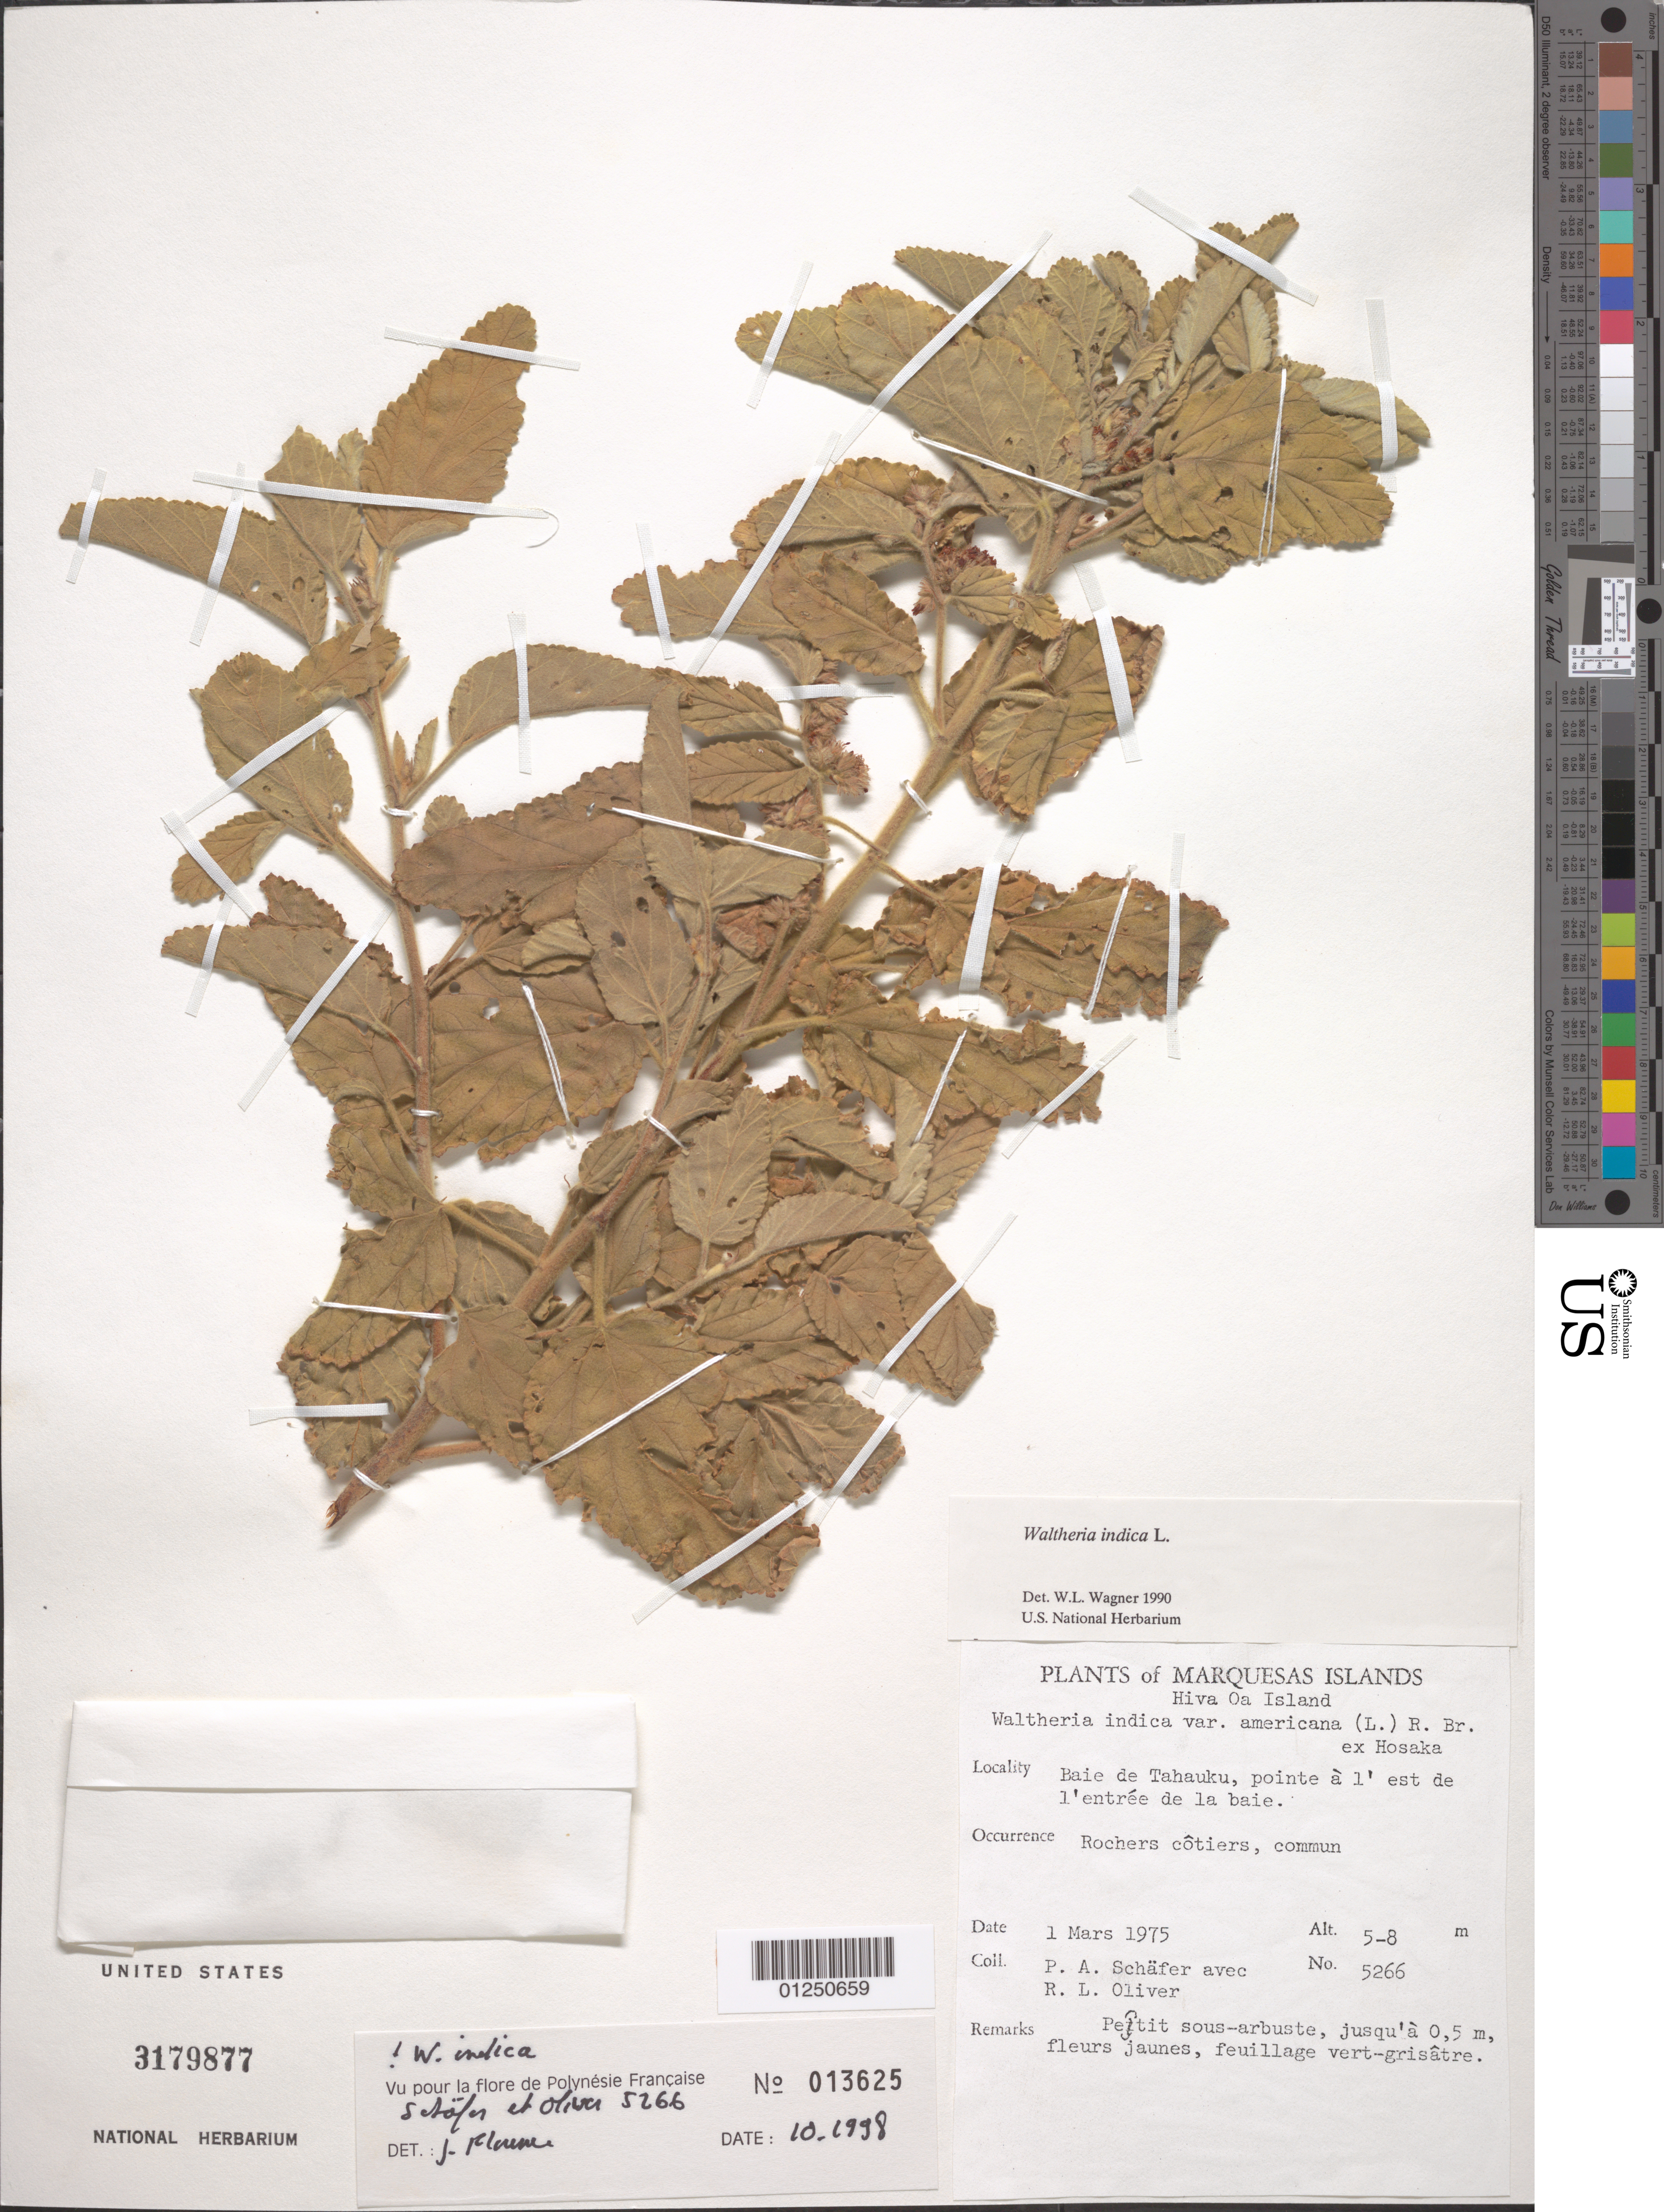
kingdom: Plantae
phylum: Tracheophyta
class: Magnoliopsida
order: Malvales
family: Malvaceae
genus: Waltheria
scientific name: Waltheria indica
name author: L.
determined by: Wagner, W. L., (BOT), Smithsonian Institution - National Museum of Natural History (UNITED STATES)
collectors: P. A. Schäfer & R. L. Oliver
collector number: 5266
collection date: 1975-03-01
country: French Polynesia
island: Hiva Oa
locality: Baie de Tahauku, pointe à l'est de l'entrée de la baie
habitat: Rochers cotiers, commun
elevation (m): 5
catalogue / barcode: US 3179877